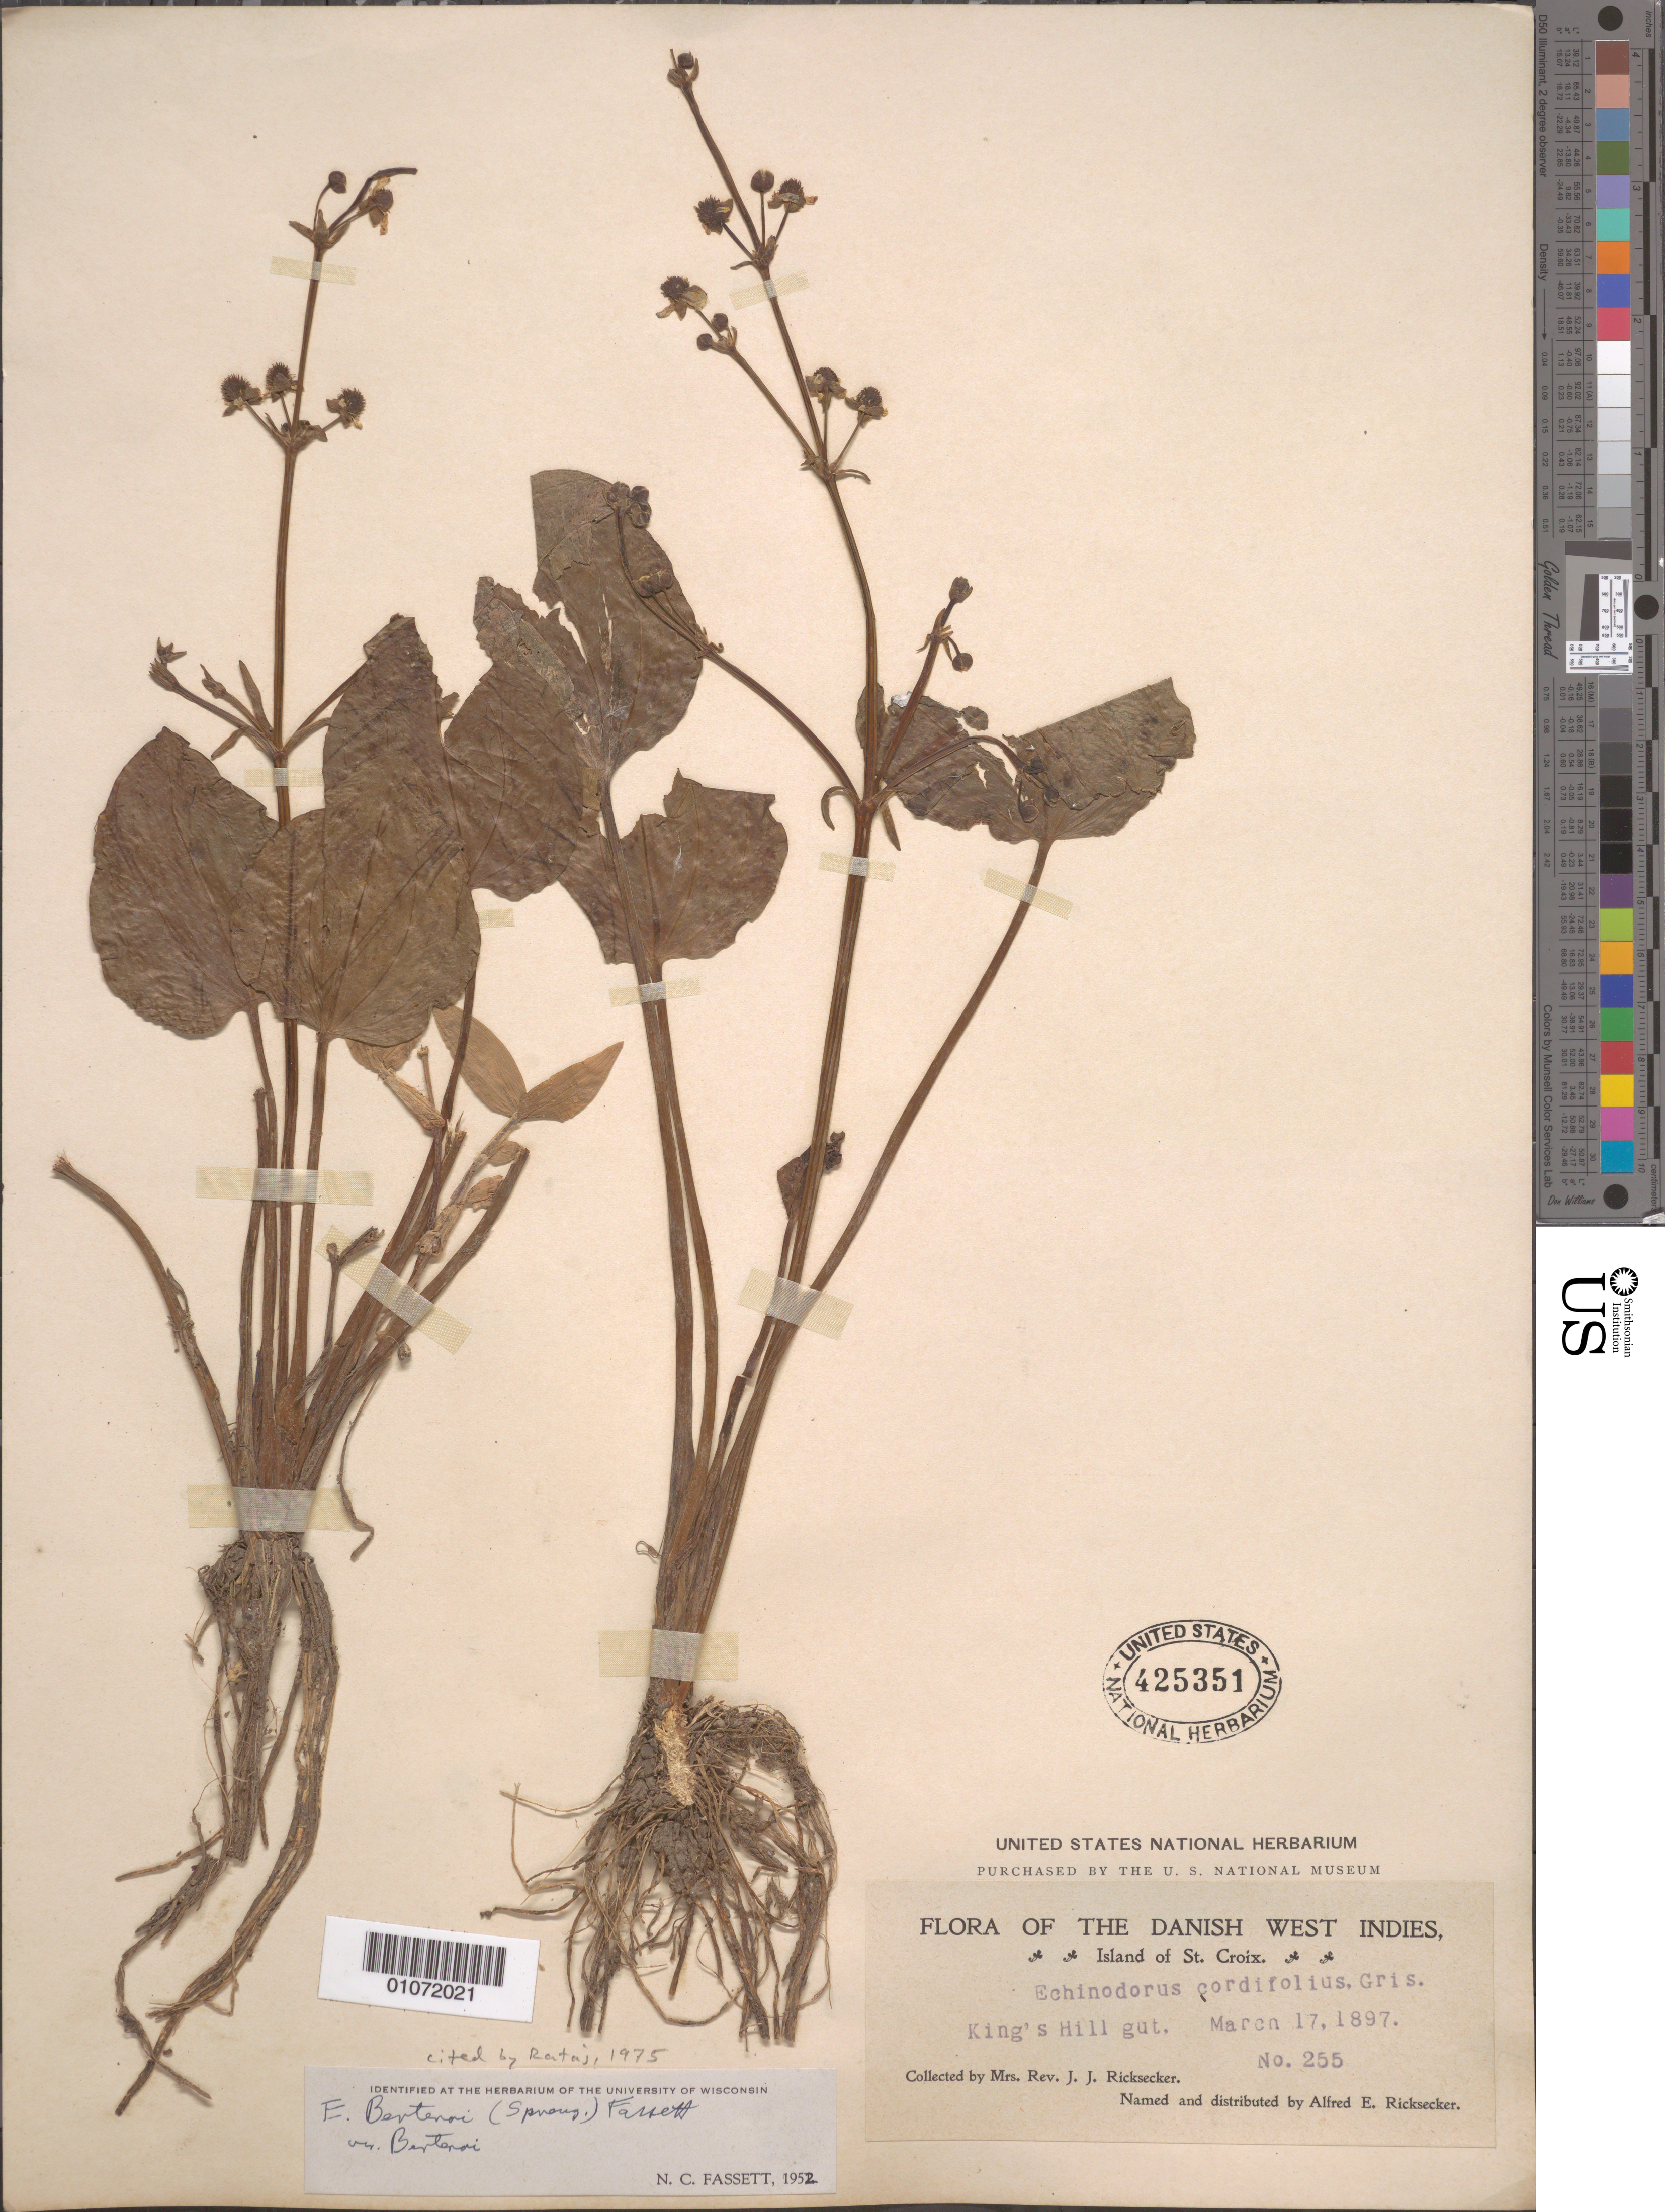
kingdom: Plantae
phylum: Tracheophyta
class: Liliopsida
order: Alismatales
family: Alismataceae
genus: Echinodorus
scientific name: Echinodorus berteroi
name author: (Spreng.) Fassett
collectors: Mrs. J. J. Ricksecker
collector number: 255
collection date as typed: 17 Mar 1897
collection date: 1897-03-17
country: U.S. Virgin Islands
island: St. Croix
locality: King's Hill gut.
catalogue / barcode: US 425351